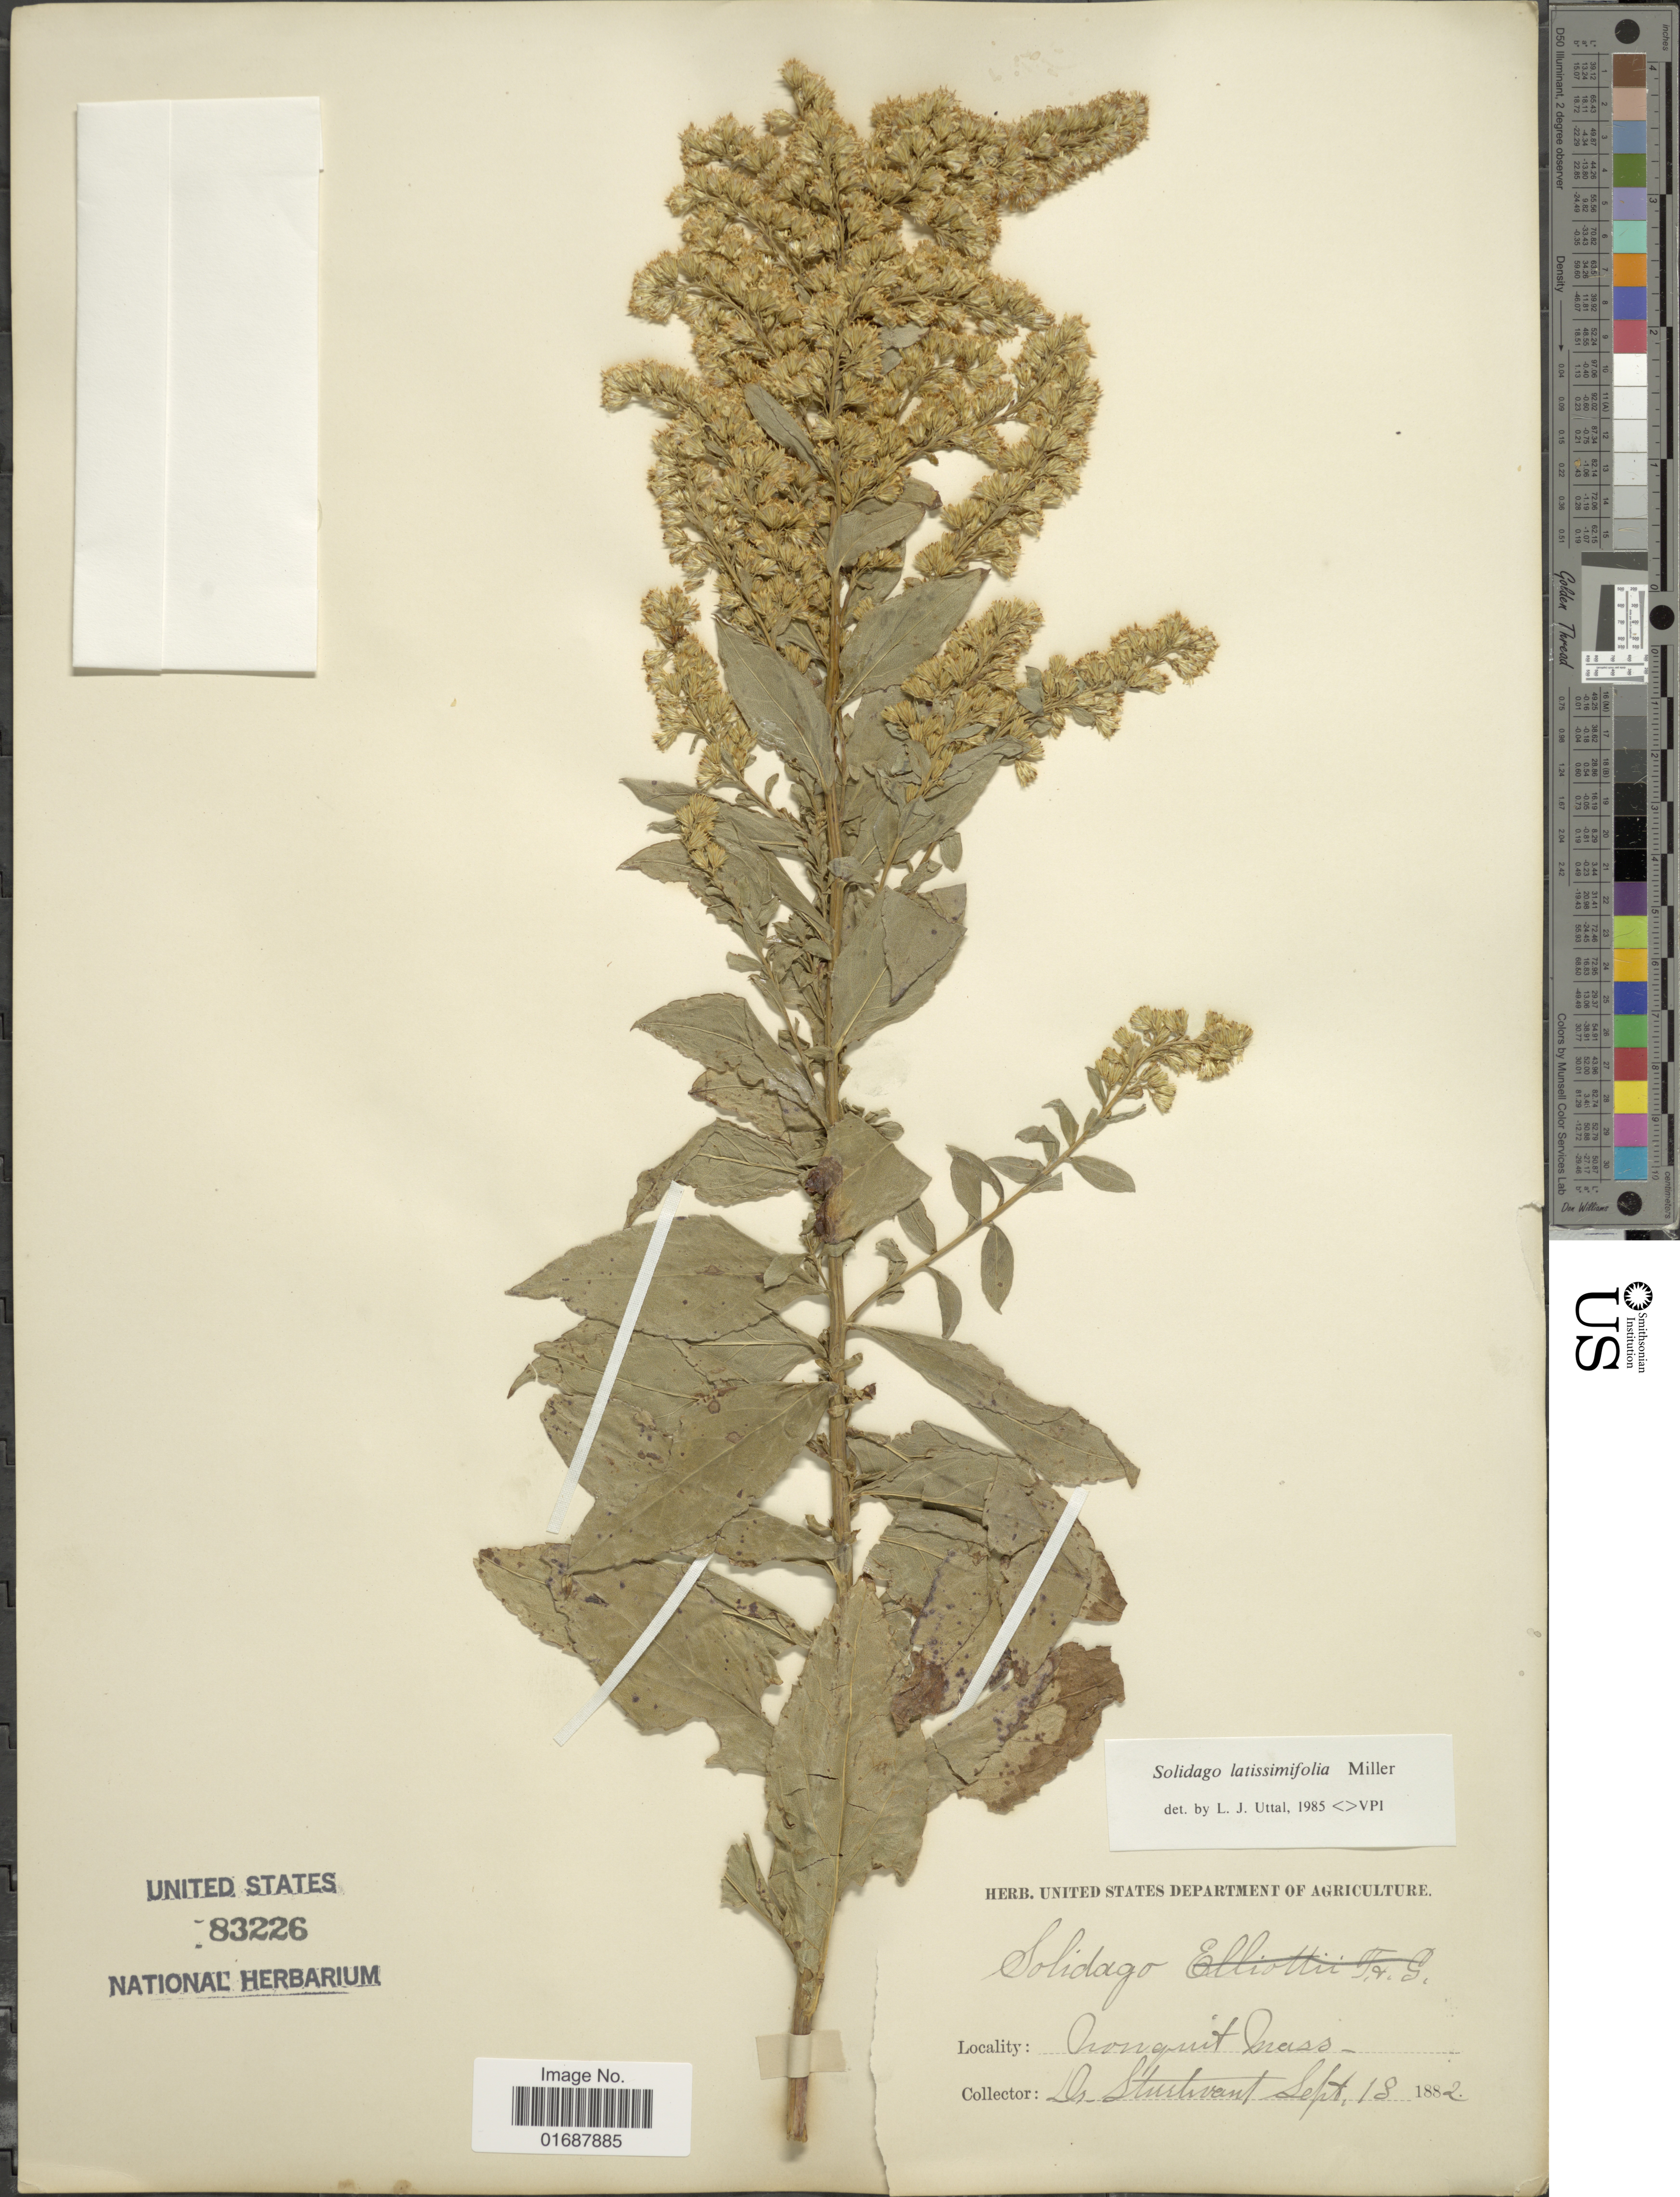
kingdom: Plantae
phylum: Tracheophyta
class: Magnoliopsida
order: Asterales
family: Asteraceae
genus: Solidago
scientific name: Solidago latissimifolia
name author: Mill.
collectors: W. Sturtevant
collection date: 1882-09-18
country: United States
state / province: Massachusetts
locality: Nonquit, Mass.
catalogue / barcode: US 83226